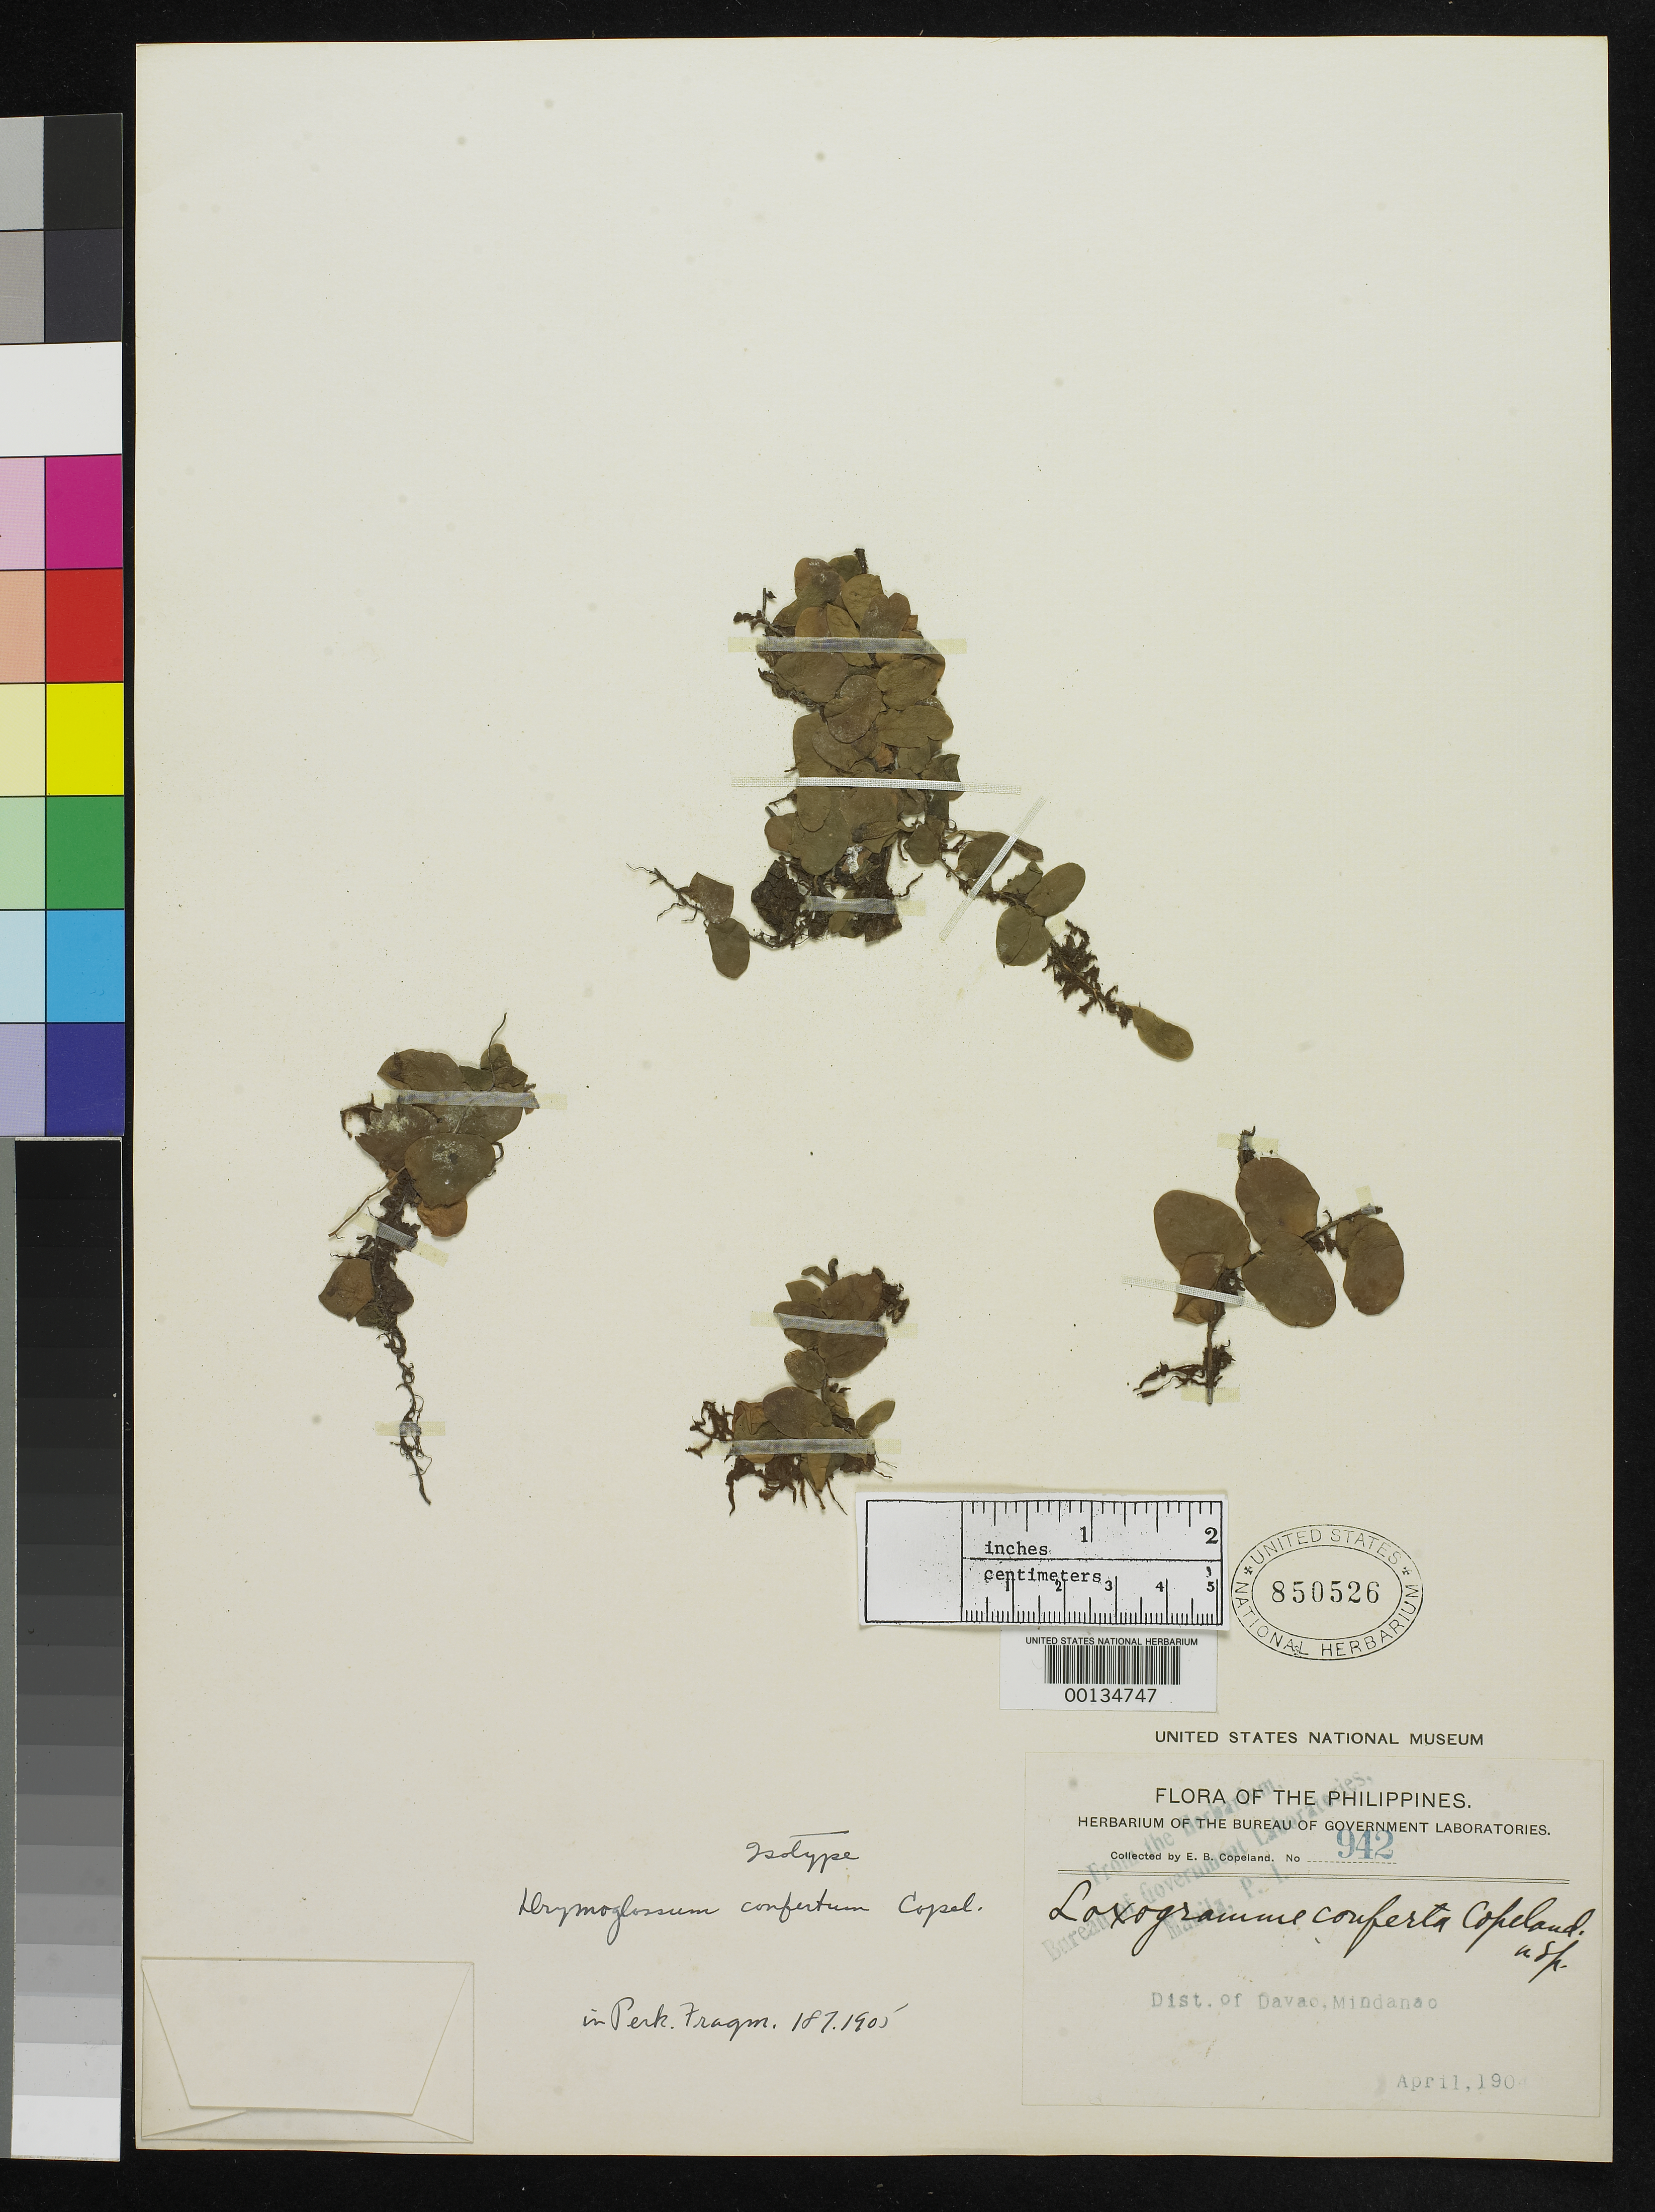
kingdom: Plantae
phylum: Tracheophyta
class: Polypodiopsida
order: Polypodiales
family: Polypodiaceae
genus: Drymoglossum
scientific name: Drymoglossum confertum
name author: Copel. in Perkins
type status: Type Collection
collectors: E. B. Copeland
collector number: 942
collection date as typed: Apr 1904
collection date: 1904-04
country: Philippines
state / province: Davao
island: Mindanao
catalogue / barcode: US 850526